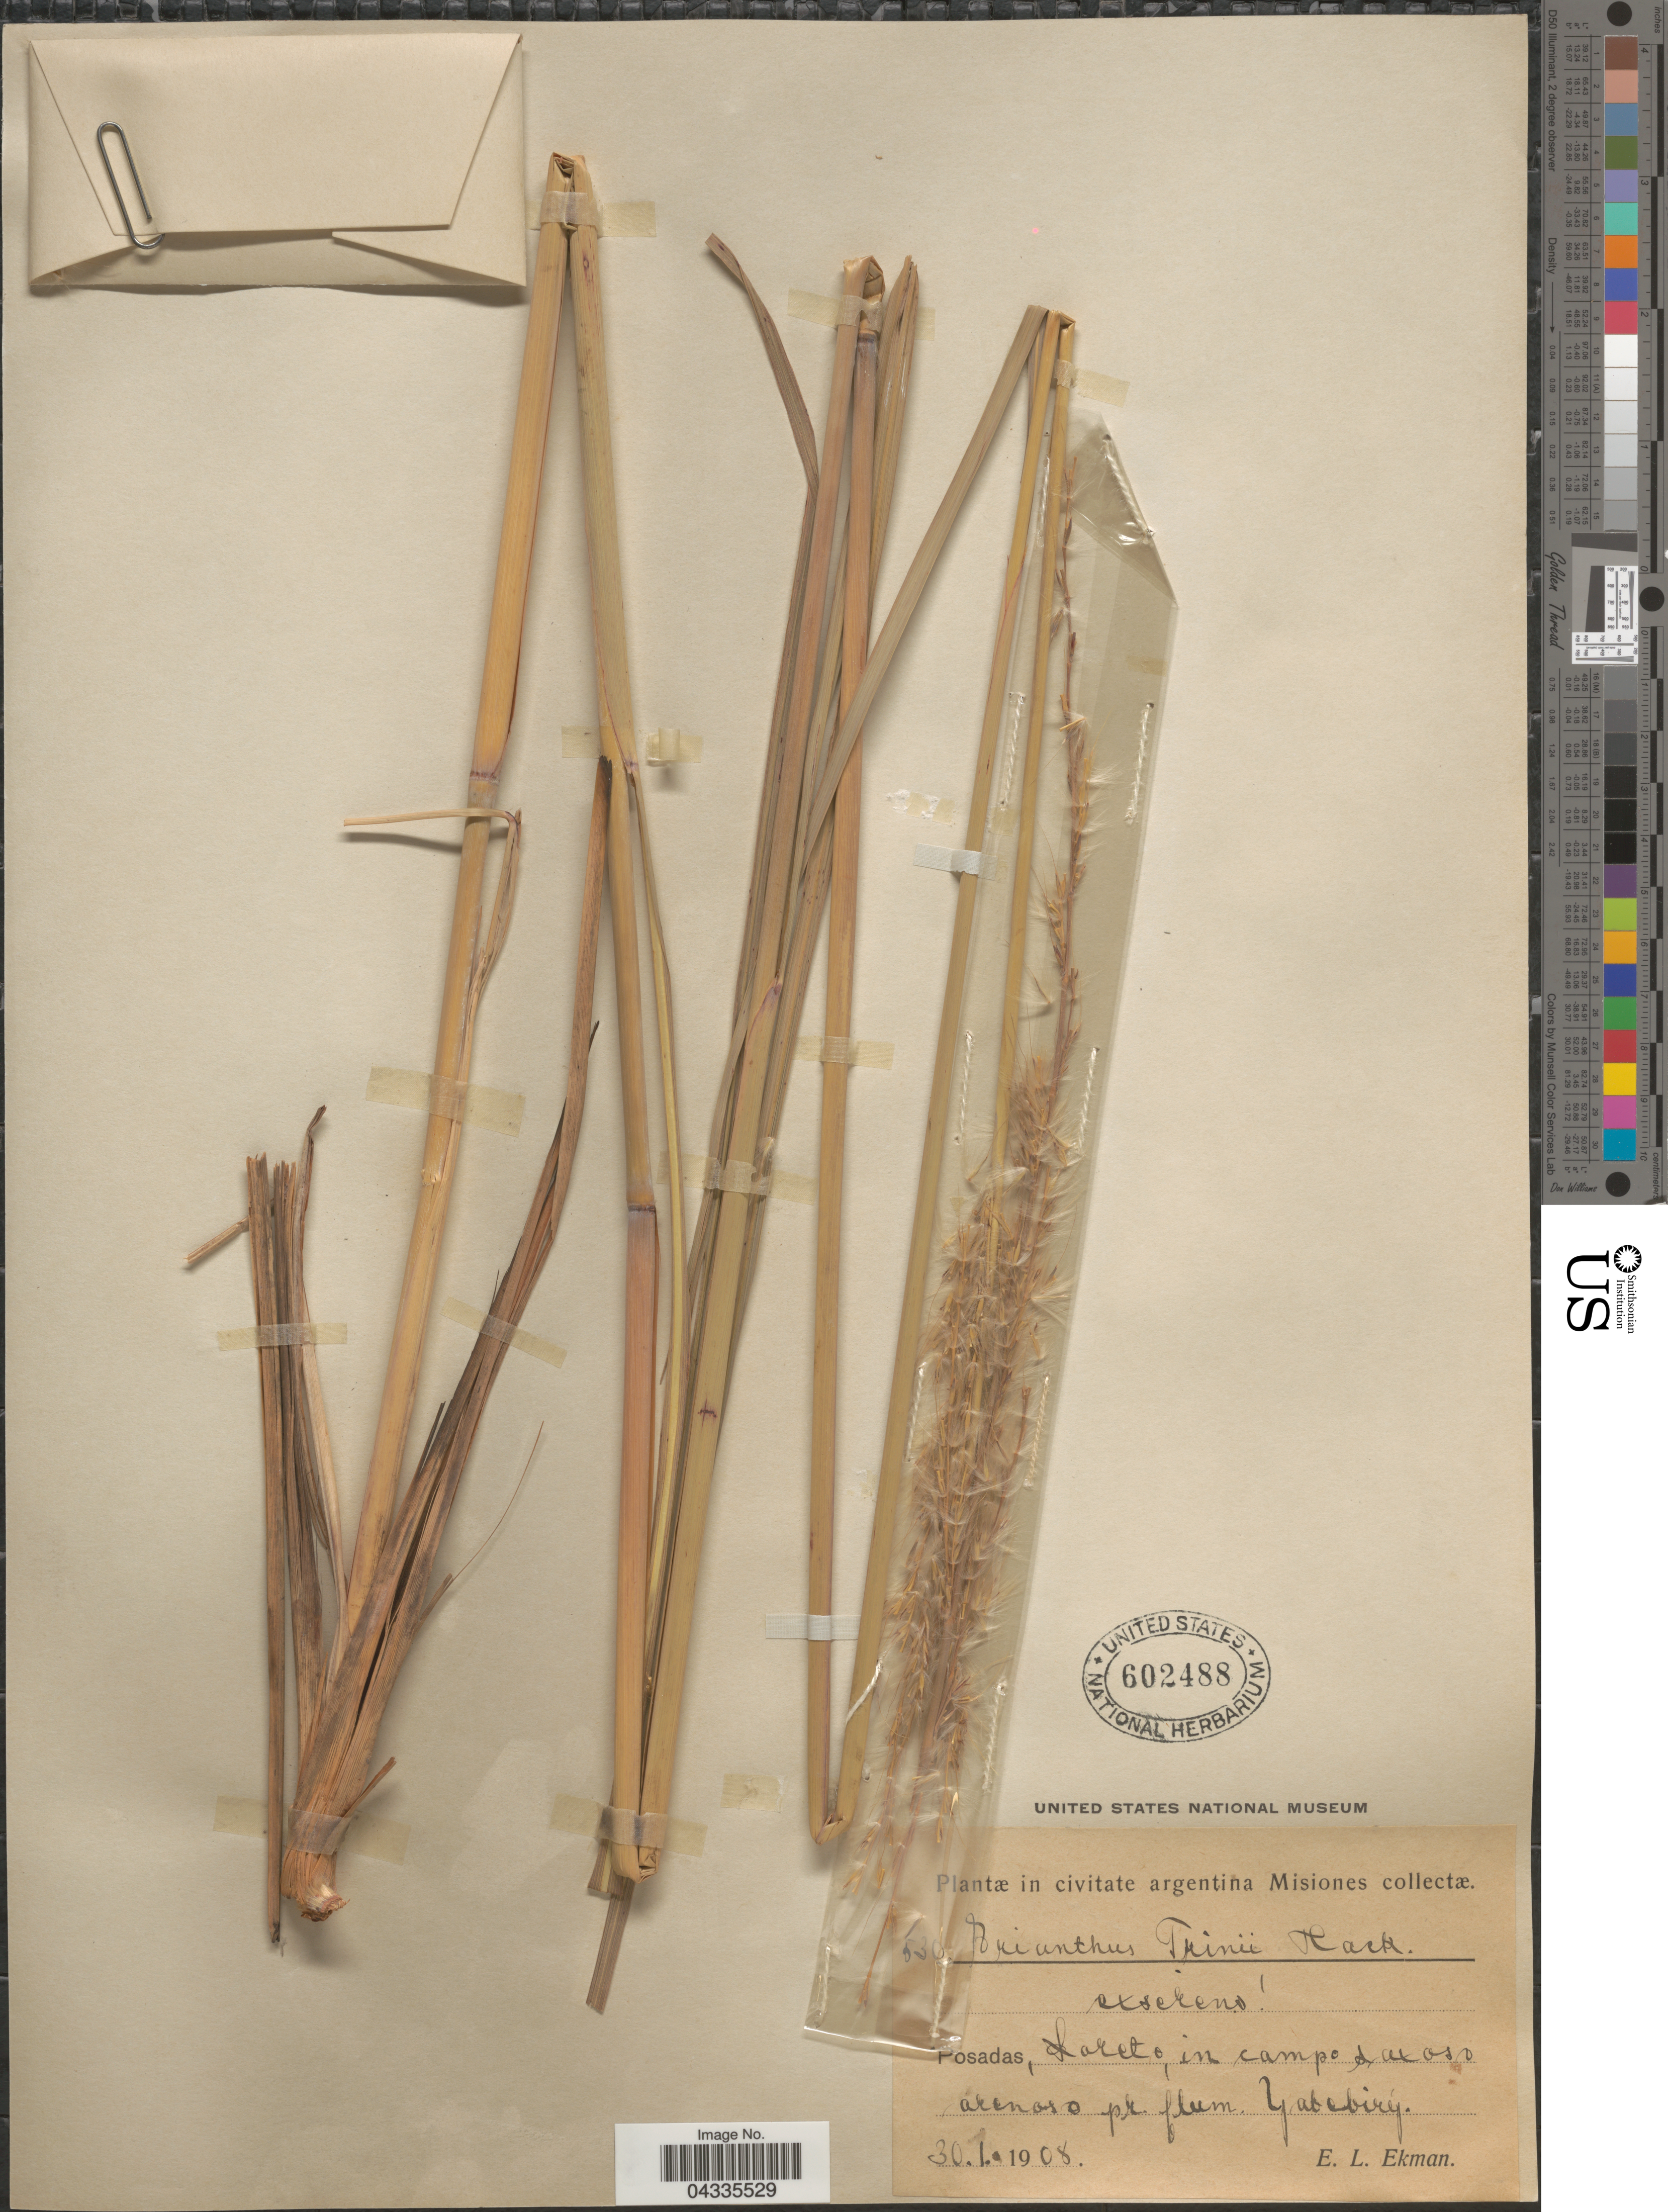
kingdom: Plantae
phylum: Tracheophyta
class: Liliopsida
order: Poales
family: Poaceae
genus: Erianthus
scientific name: Erianthus trinii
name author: Hack.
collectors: E. L. Ekman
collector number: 530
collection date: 1908-01-30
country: Argentina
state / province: Misiones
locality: Posadas, Loreto, in campo saxoso arenoso pr. flum. Yabebirý.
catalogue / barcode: US 602488